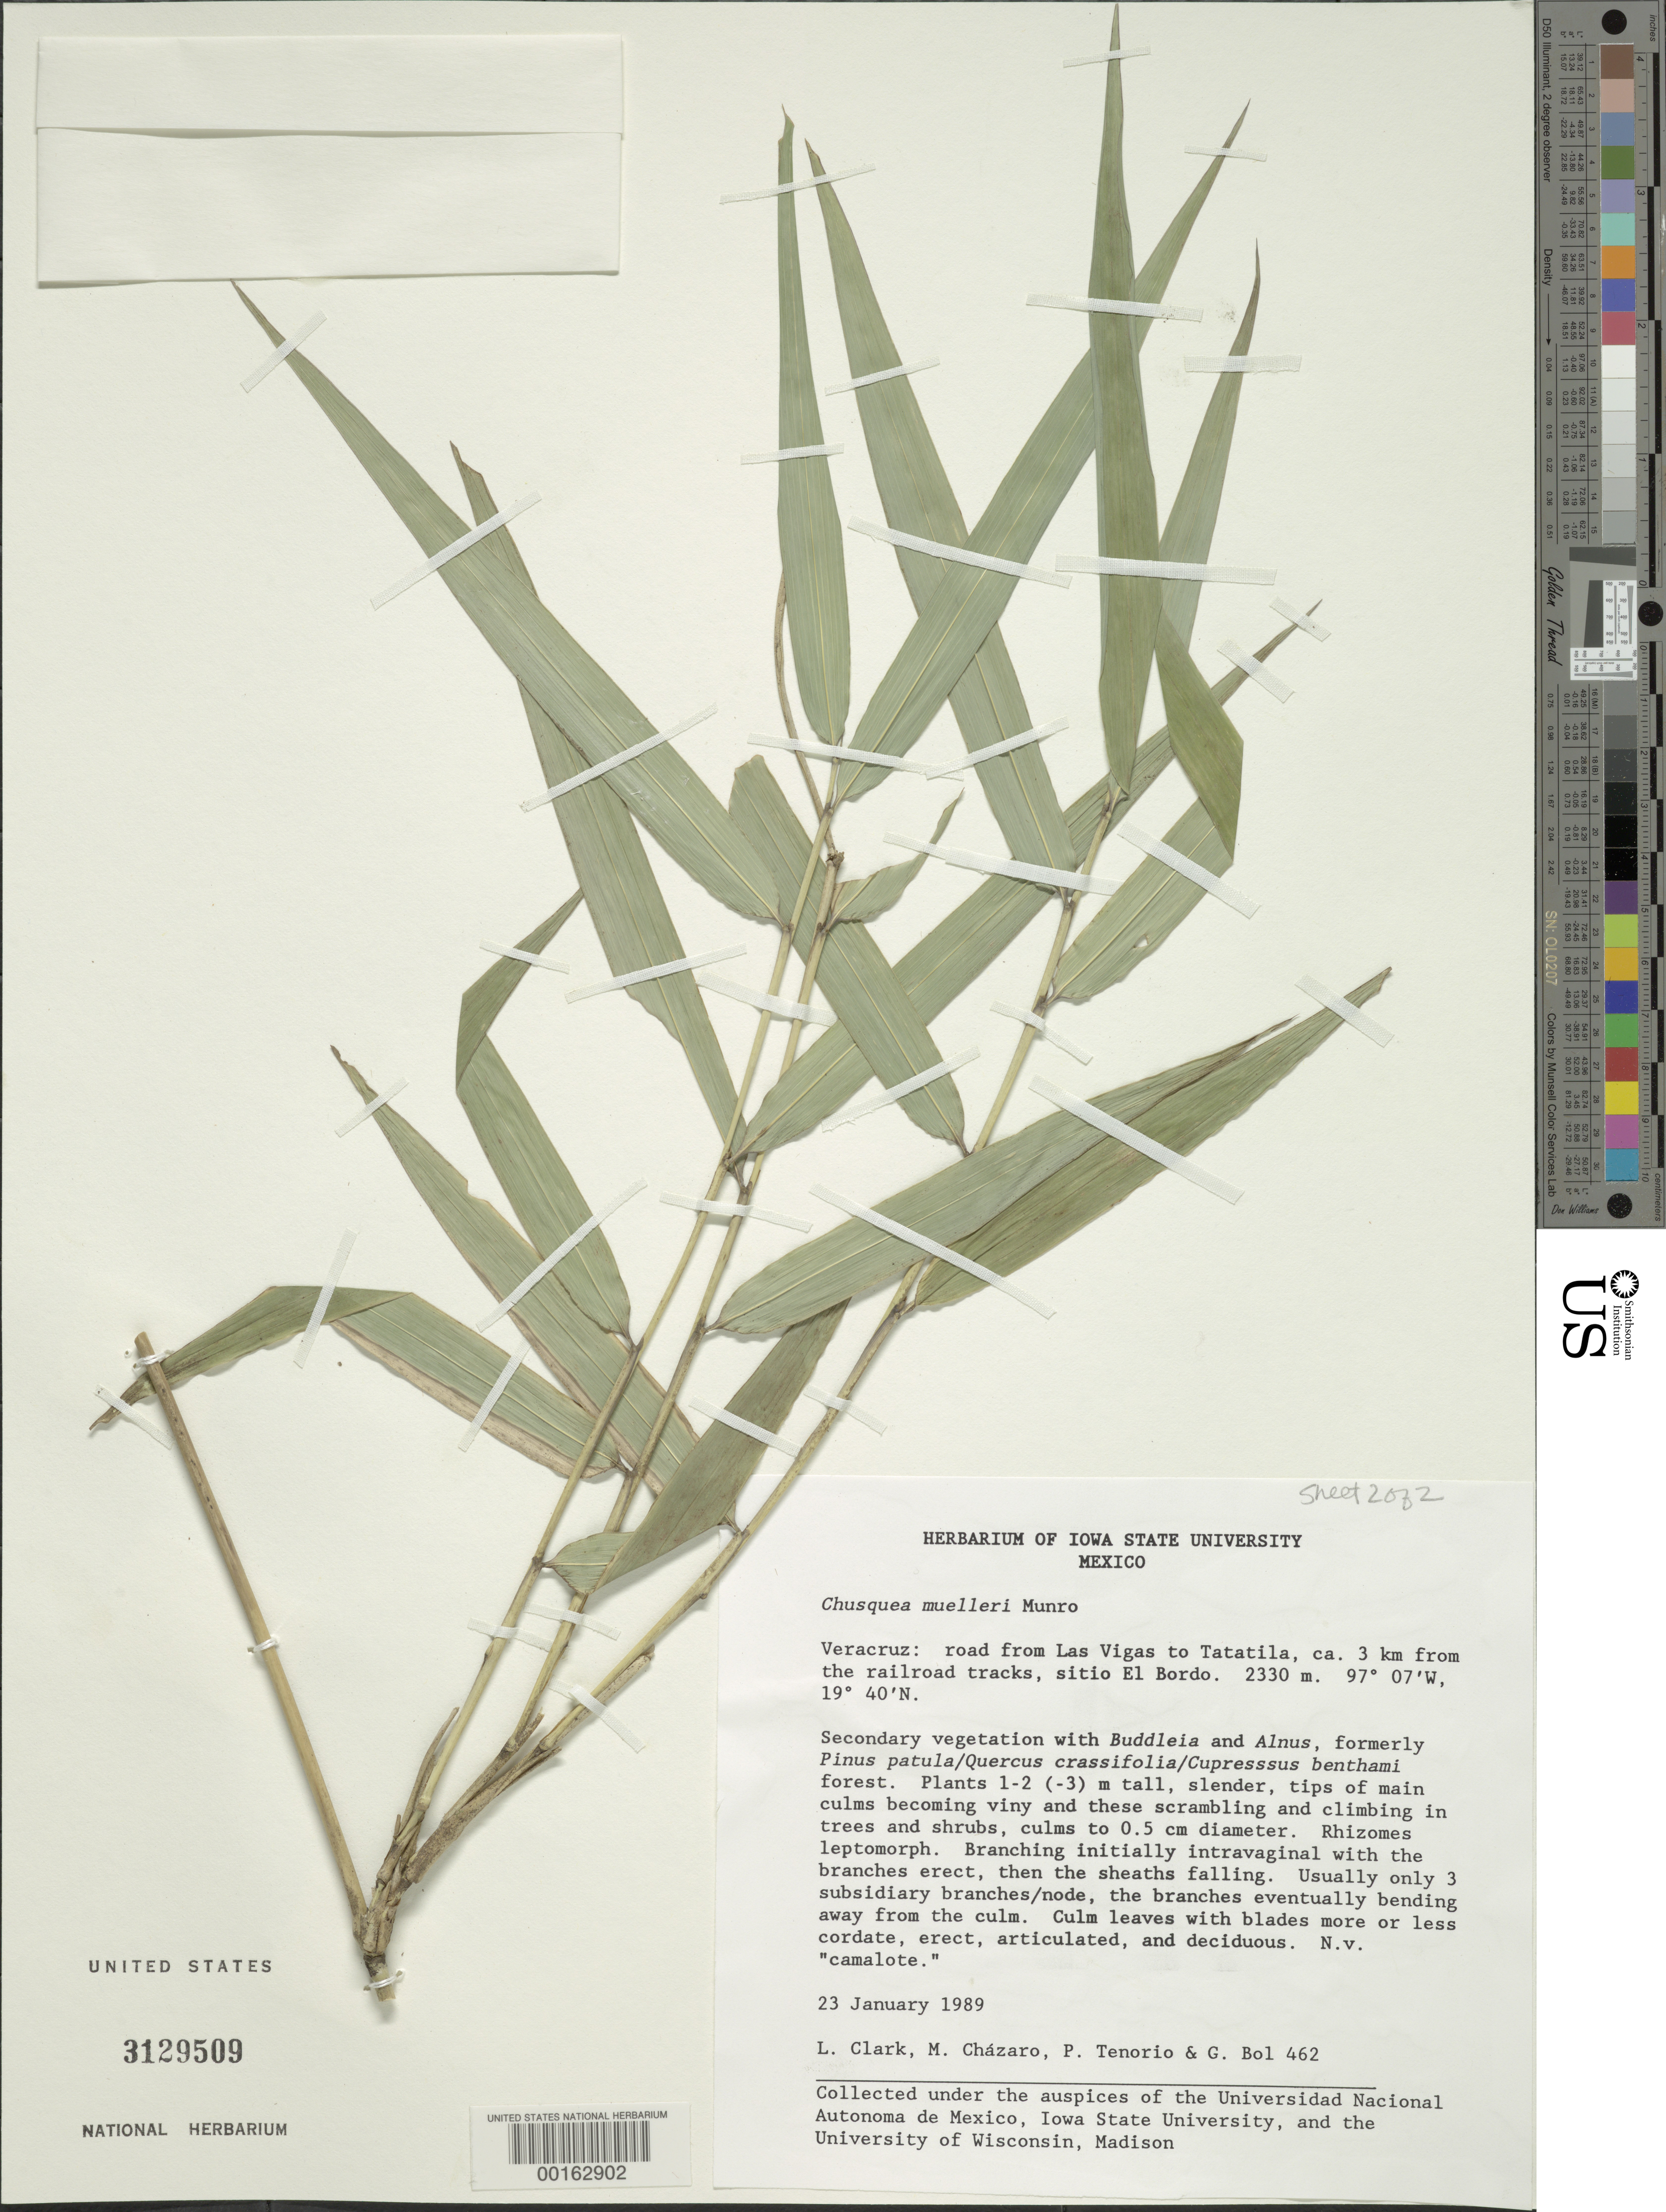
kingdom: Plantae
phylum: Tracheophyta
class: Liliopsida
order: Poales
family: Poaceae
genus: Chusquea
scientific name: Chusquea mulleri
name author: Munro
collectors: L. G. Clark, M. de J. Cházaro Basáñoez, P. Tenorio L. & G. Bol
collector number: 462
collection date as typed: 23 Jan 1989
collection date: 1989-01-23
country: Mexico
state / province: Veracruz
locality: Road from las vigas to tatatila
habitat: Secondary vegetation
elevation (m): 2330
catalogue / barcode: US 3129509